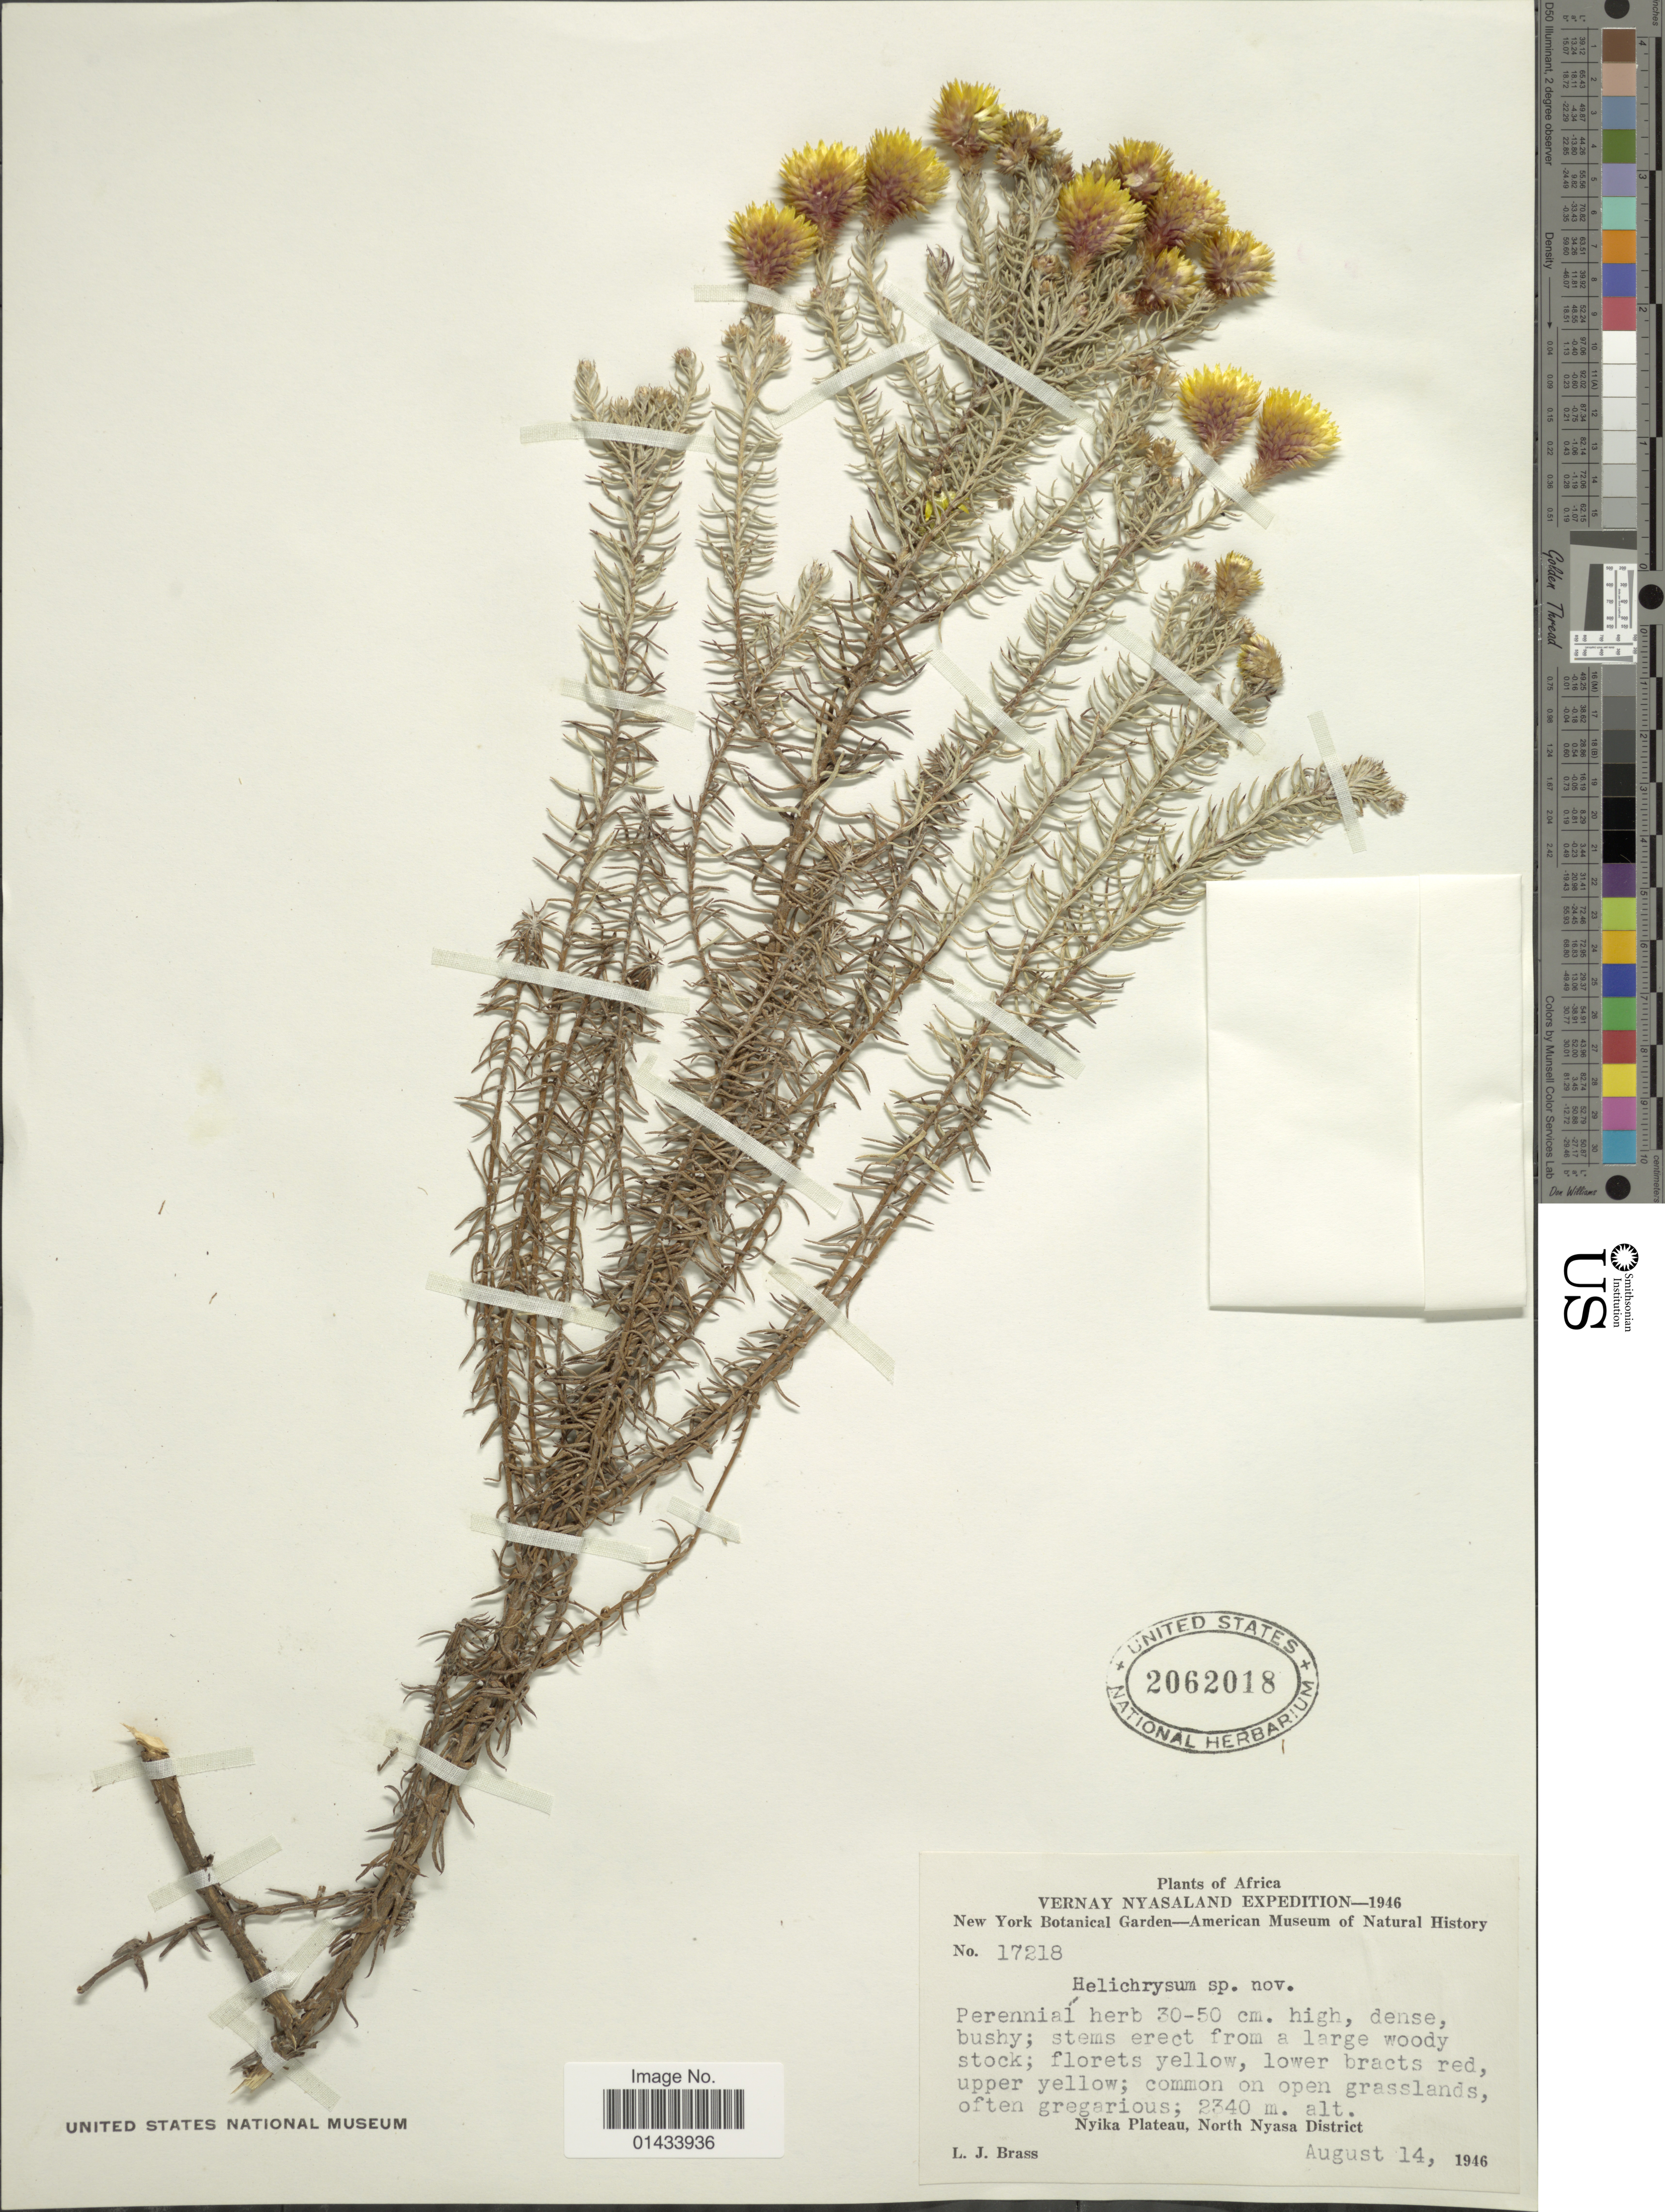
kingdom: Plantae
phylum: Tracheophyta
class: Magnoliopsida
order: Asterales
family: Asteraceae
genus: Helichrysum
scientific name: Helichrysum sp.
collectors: L. J. Brass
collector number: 17218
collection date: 1946-08-14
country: Malawi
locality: Africa, Vernay Nyasaland, common on open grasslands, Nyika Plateau, North Nyasa District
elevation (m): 2340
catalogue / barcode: US 2062018